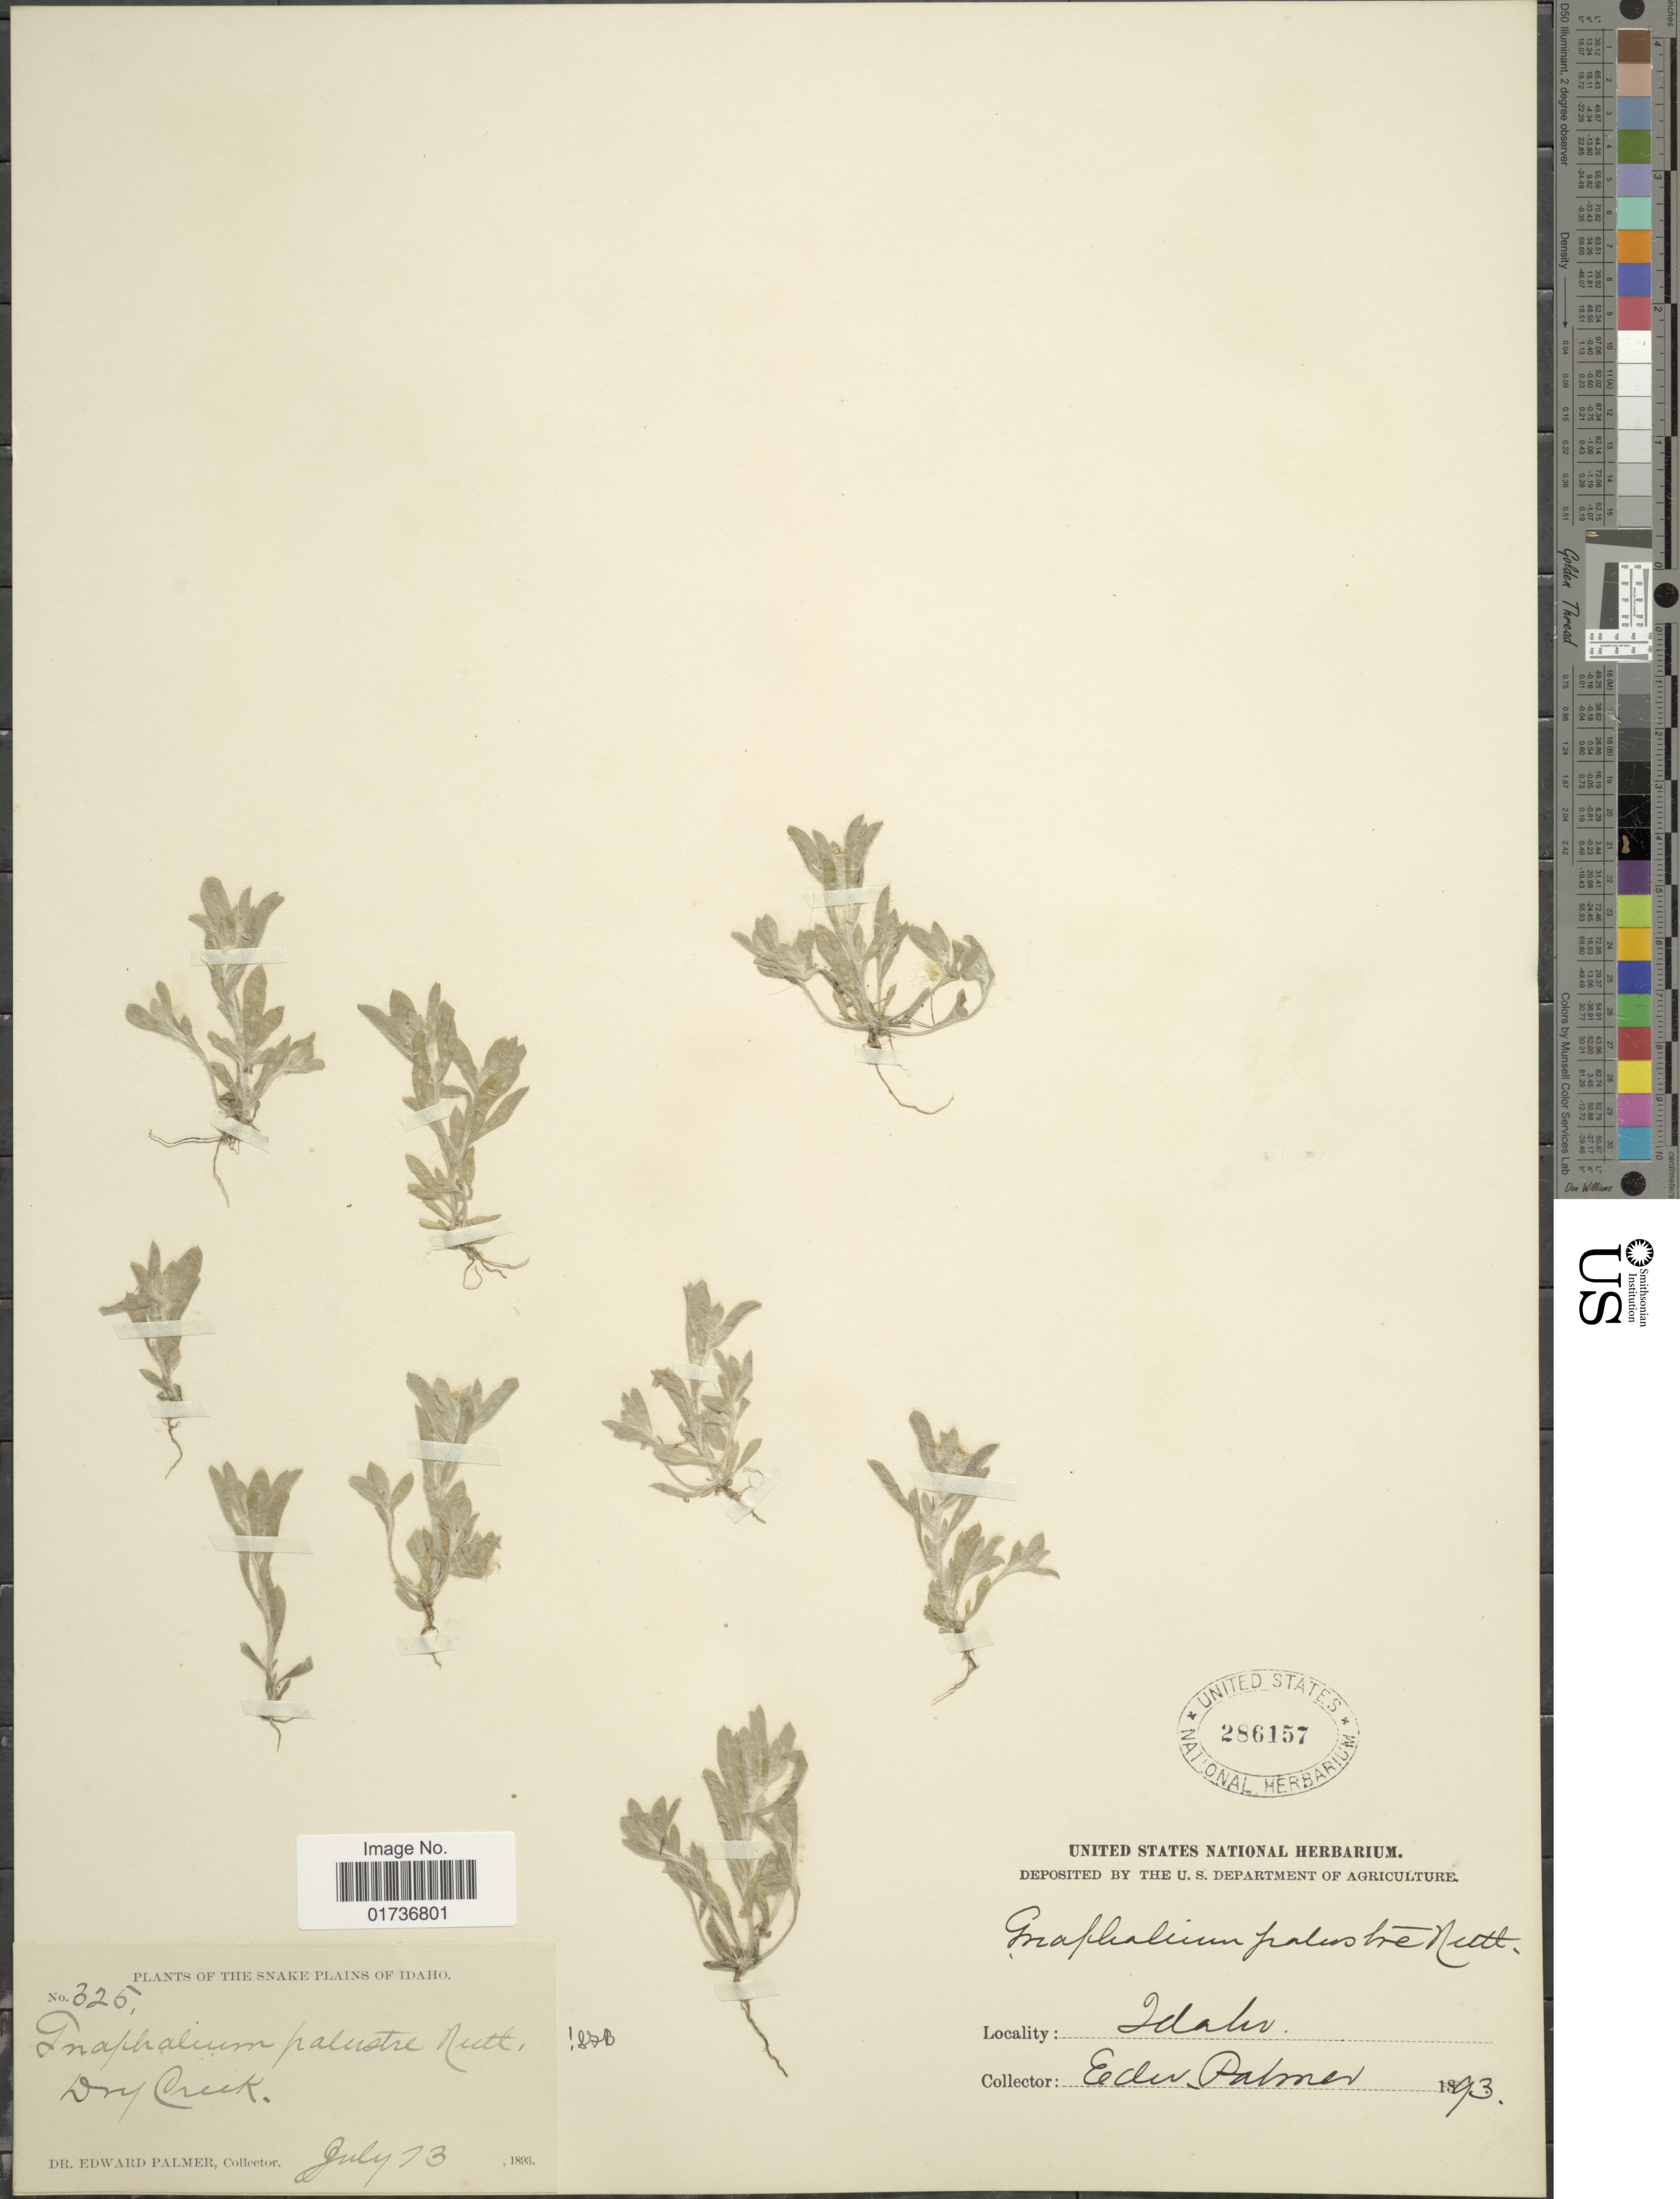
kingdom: Plantae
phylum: Tracheophyta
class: Magnoliopsida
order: Asterales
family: Asteraceae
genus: Gnaphalium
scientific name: Gnaphalium palustre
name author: Nutt.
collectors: E. Palmer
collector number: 325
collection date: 1893-07-13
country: United States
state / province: Idaho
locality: The Snake Plains of Idaho, Dry Creek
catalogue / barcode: US 286157